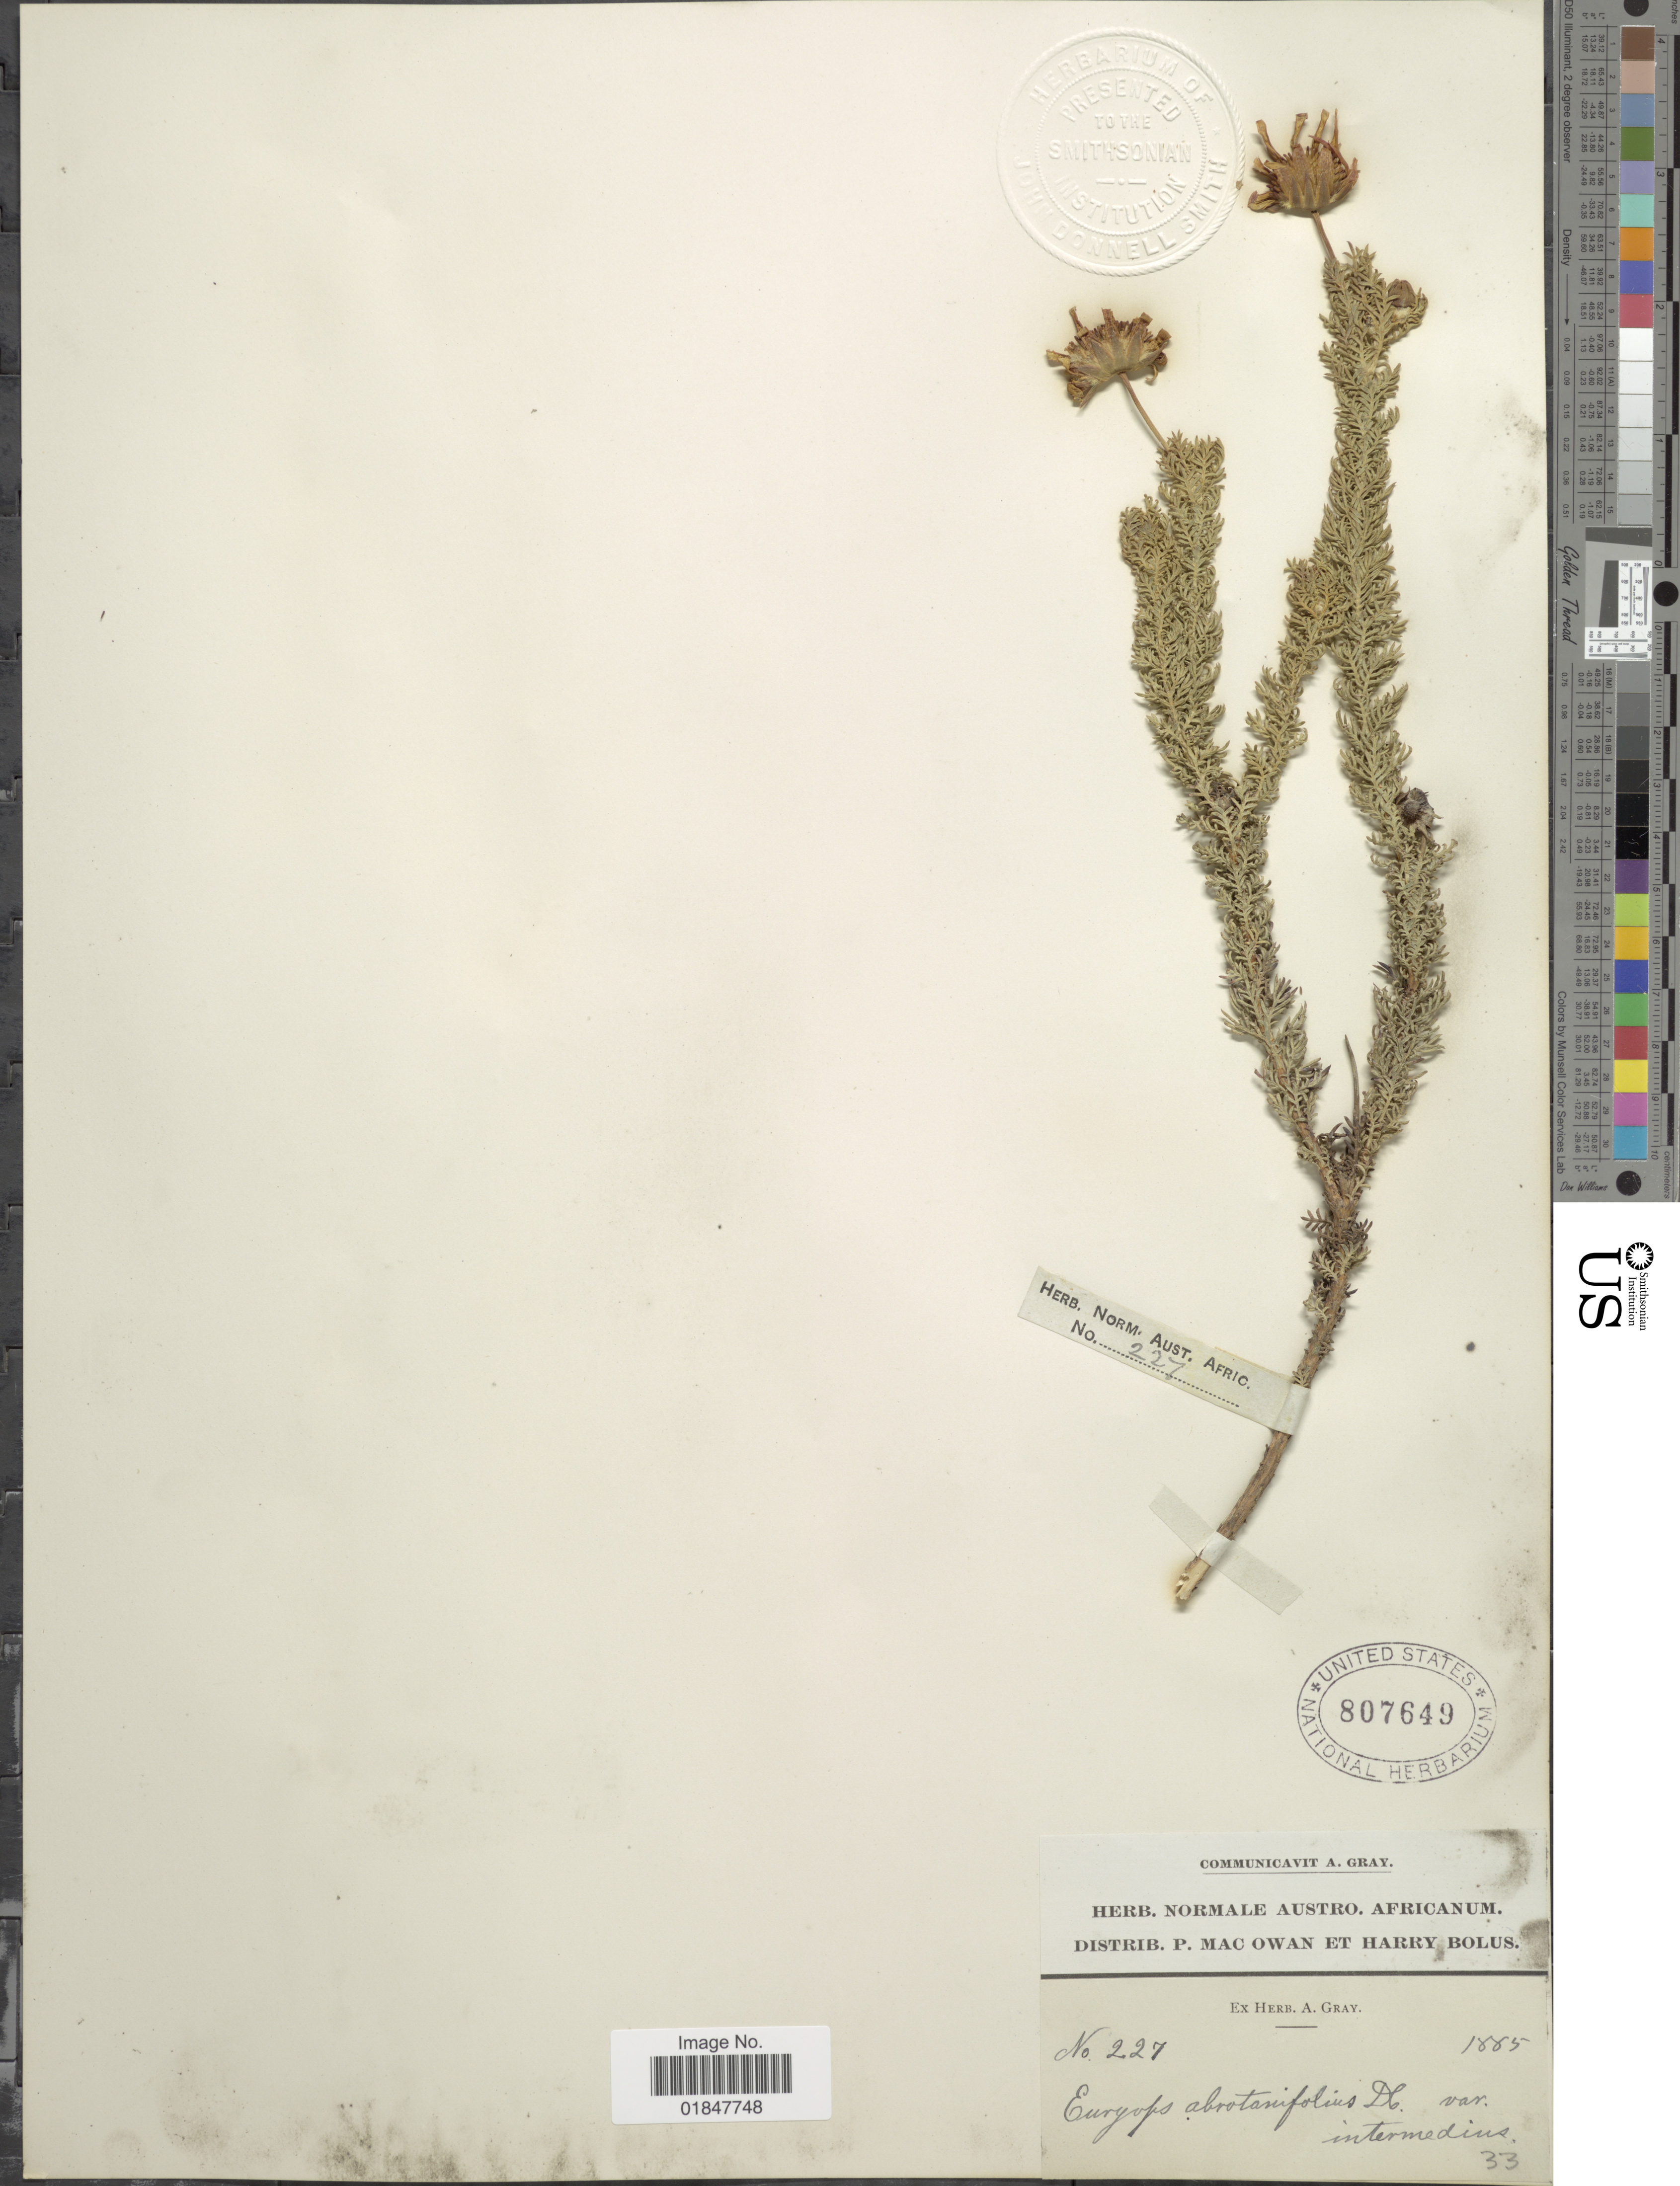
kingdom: Plantae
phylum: Tracheophyta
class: Magnoliopsida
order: Asterales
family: Asteraceae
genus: Euryops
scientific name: Euryops abrotanifolius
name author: (L.) DC.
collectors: ex Herb. A. Gray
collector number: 227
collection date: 1885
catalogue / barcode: US 807649